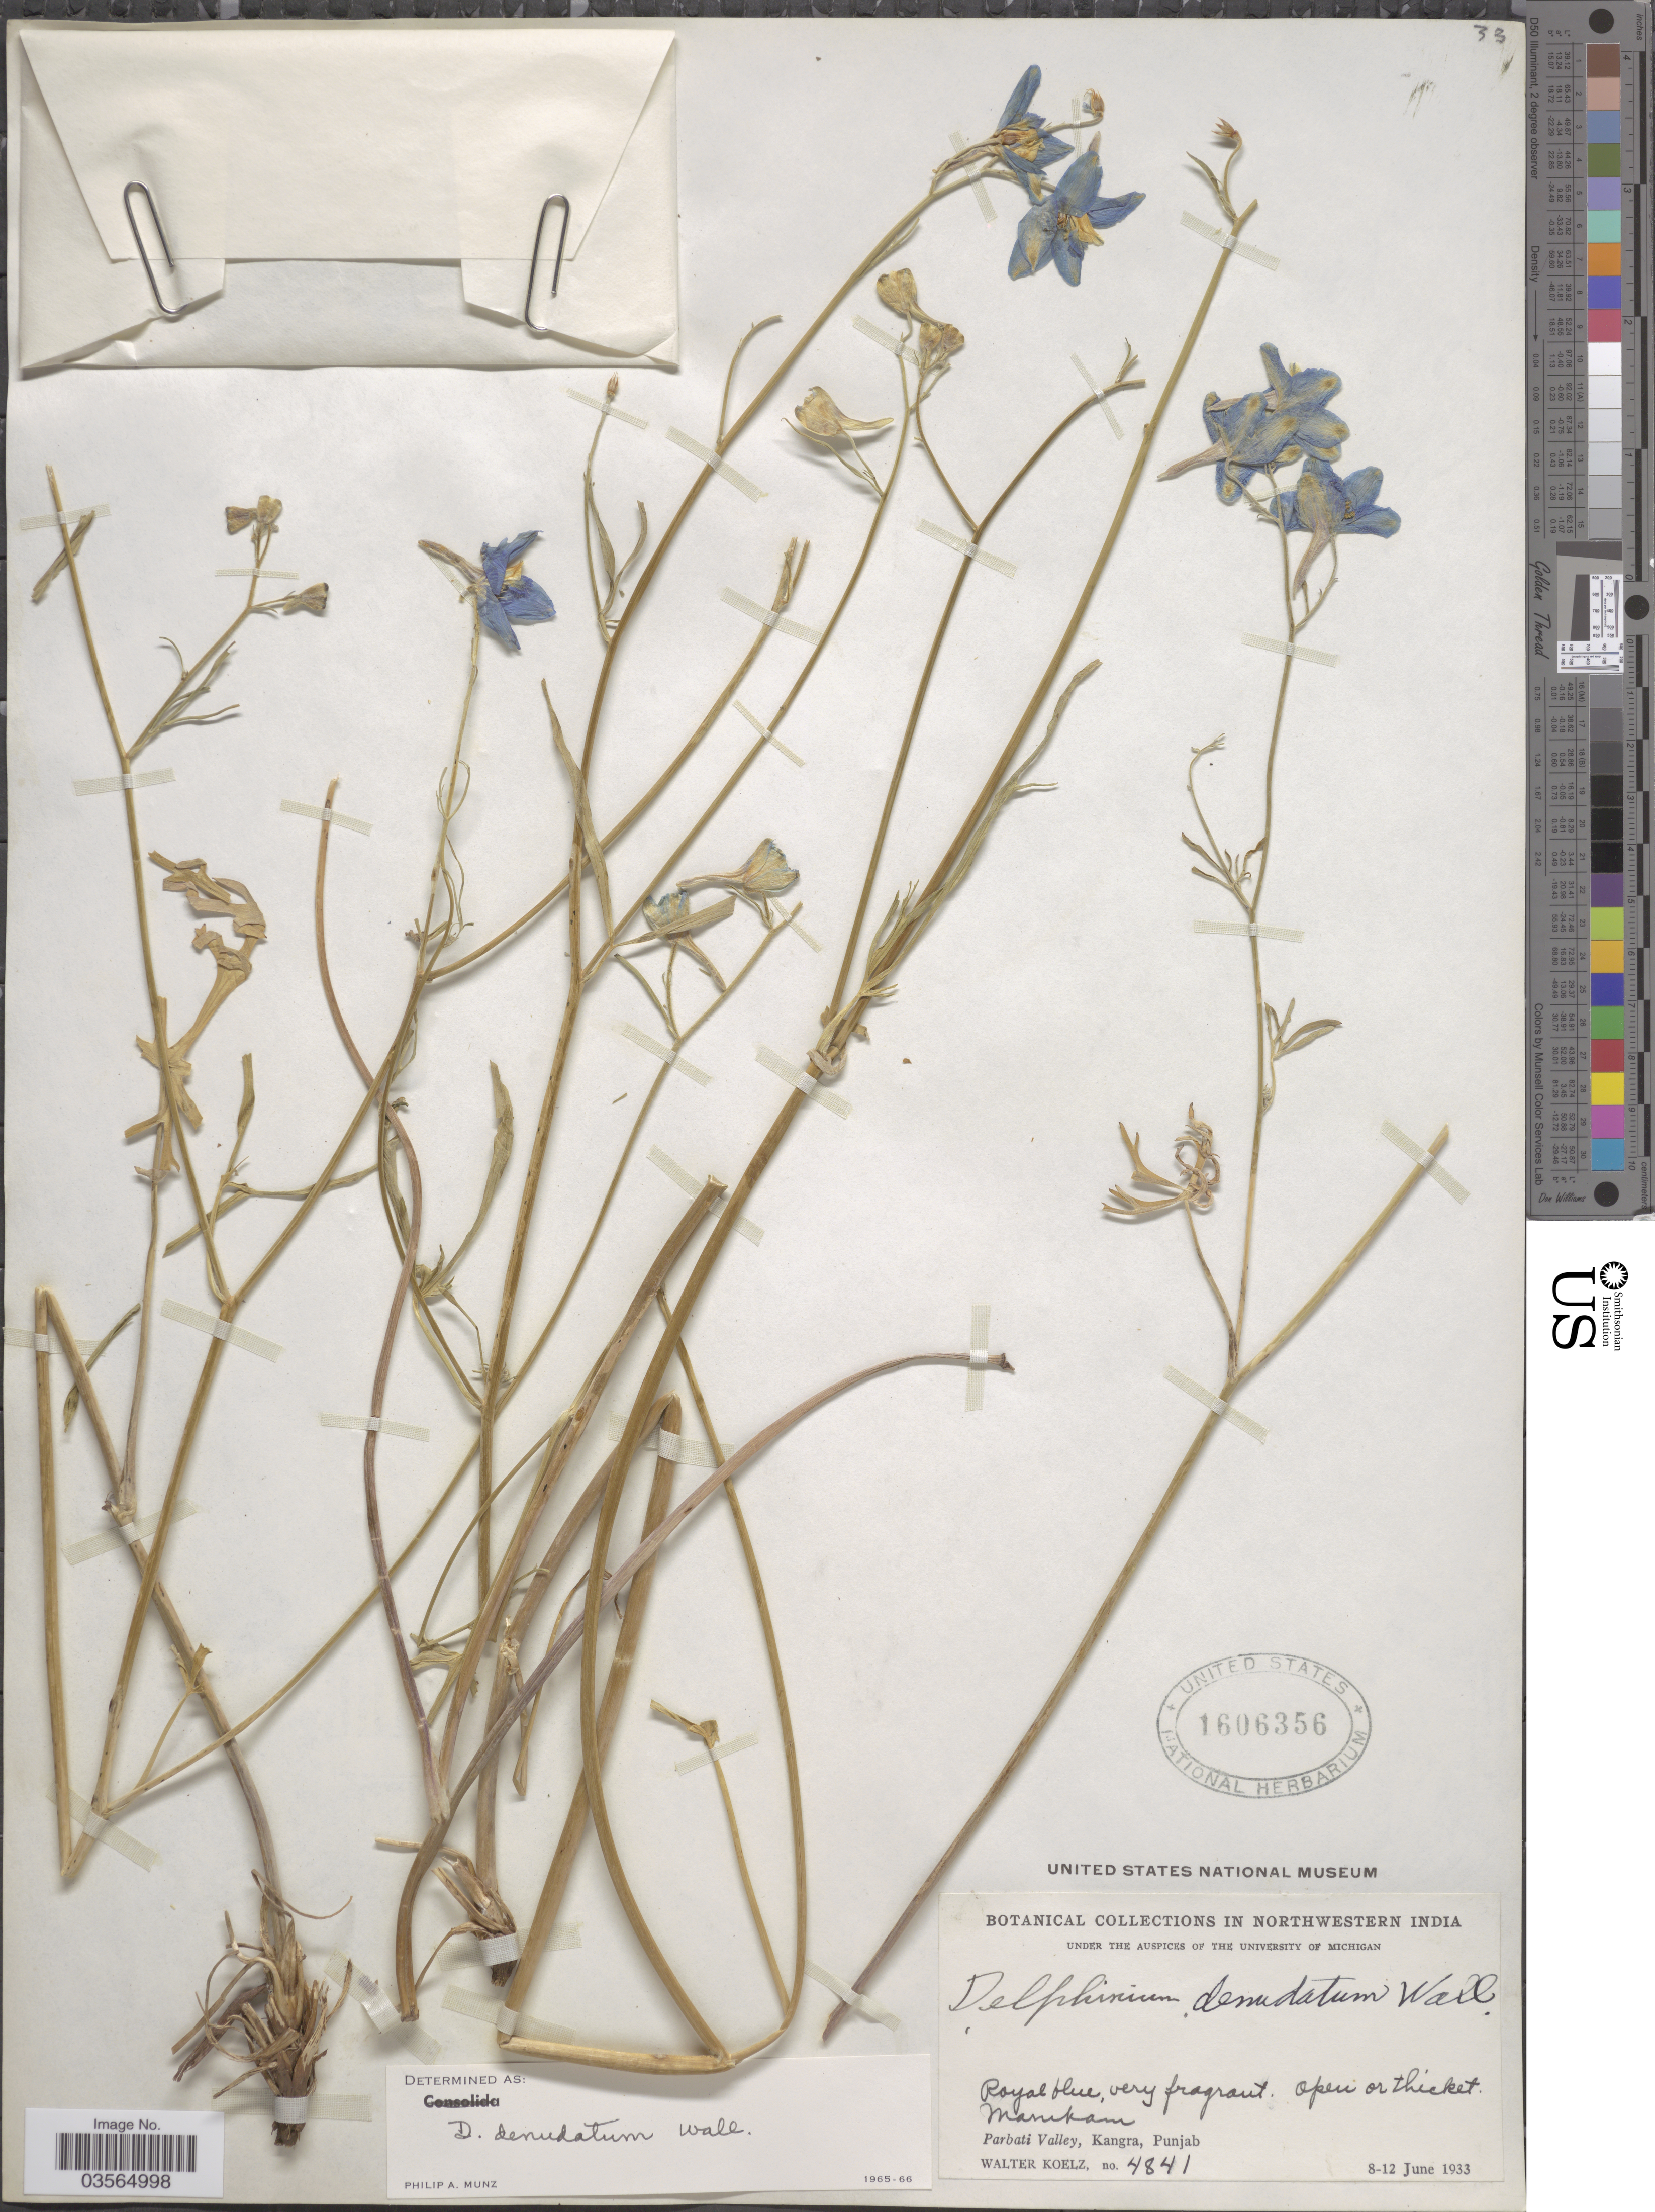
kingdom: Plantae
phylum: Tracheophyta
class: Magnoliopsida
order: Ranunculales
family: Ranunculaceae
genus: Delphinium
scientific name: Delphinium denudatum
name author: Wall. ex Hook. f. & Thomson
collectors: W. N. Koelz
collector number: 4841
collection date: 1933-06-08/1933-06-12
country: India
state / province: Punjab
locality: Northwestern India. Mamkam. Parbati Valley, Kangra.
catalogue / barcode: US 1606356